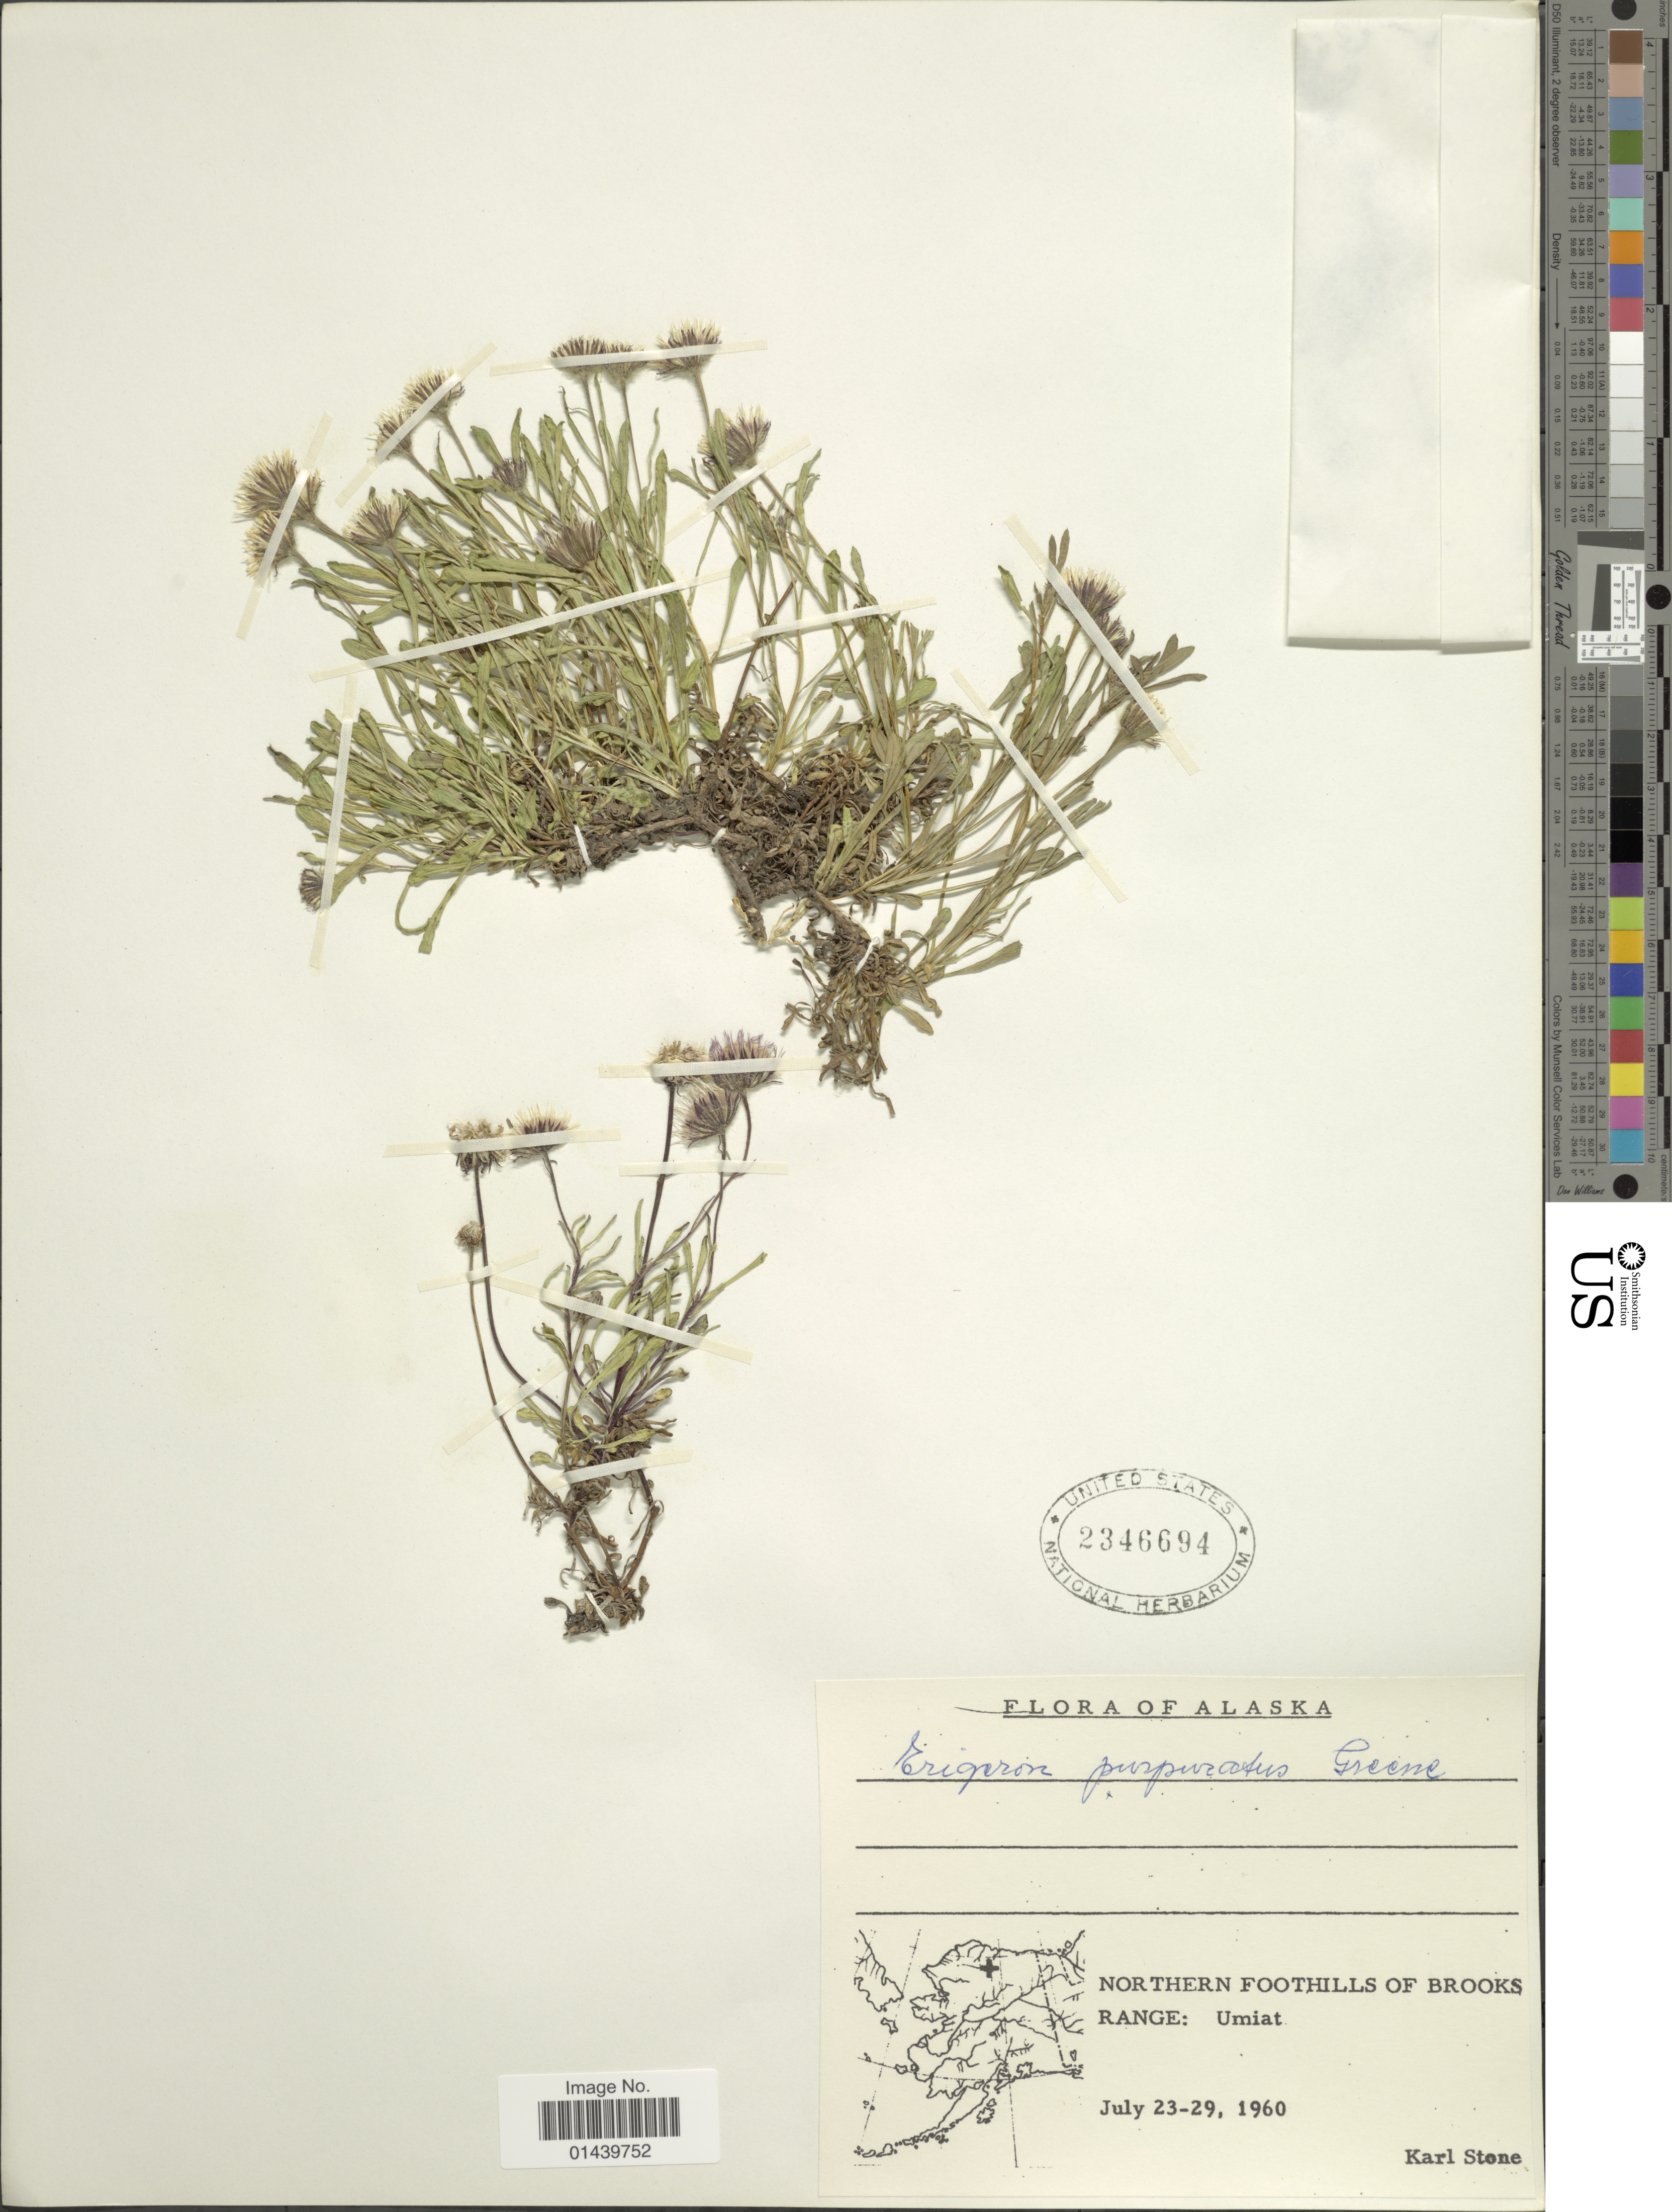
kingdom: Plantae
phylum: Tracheophyta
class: Magnoliopsida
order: Asterales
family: Asteraceae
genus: Erigeron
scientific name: Erigeron purpuratus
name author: Greene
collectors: K. Stone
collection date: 1960-07-23/1960-07-29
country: United States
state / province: Alaska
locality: Northern Foothills of Brooks. Range: Umiat.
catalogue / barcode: US 2346694